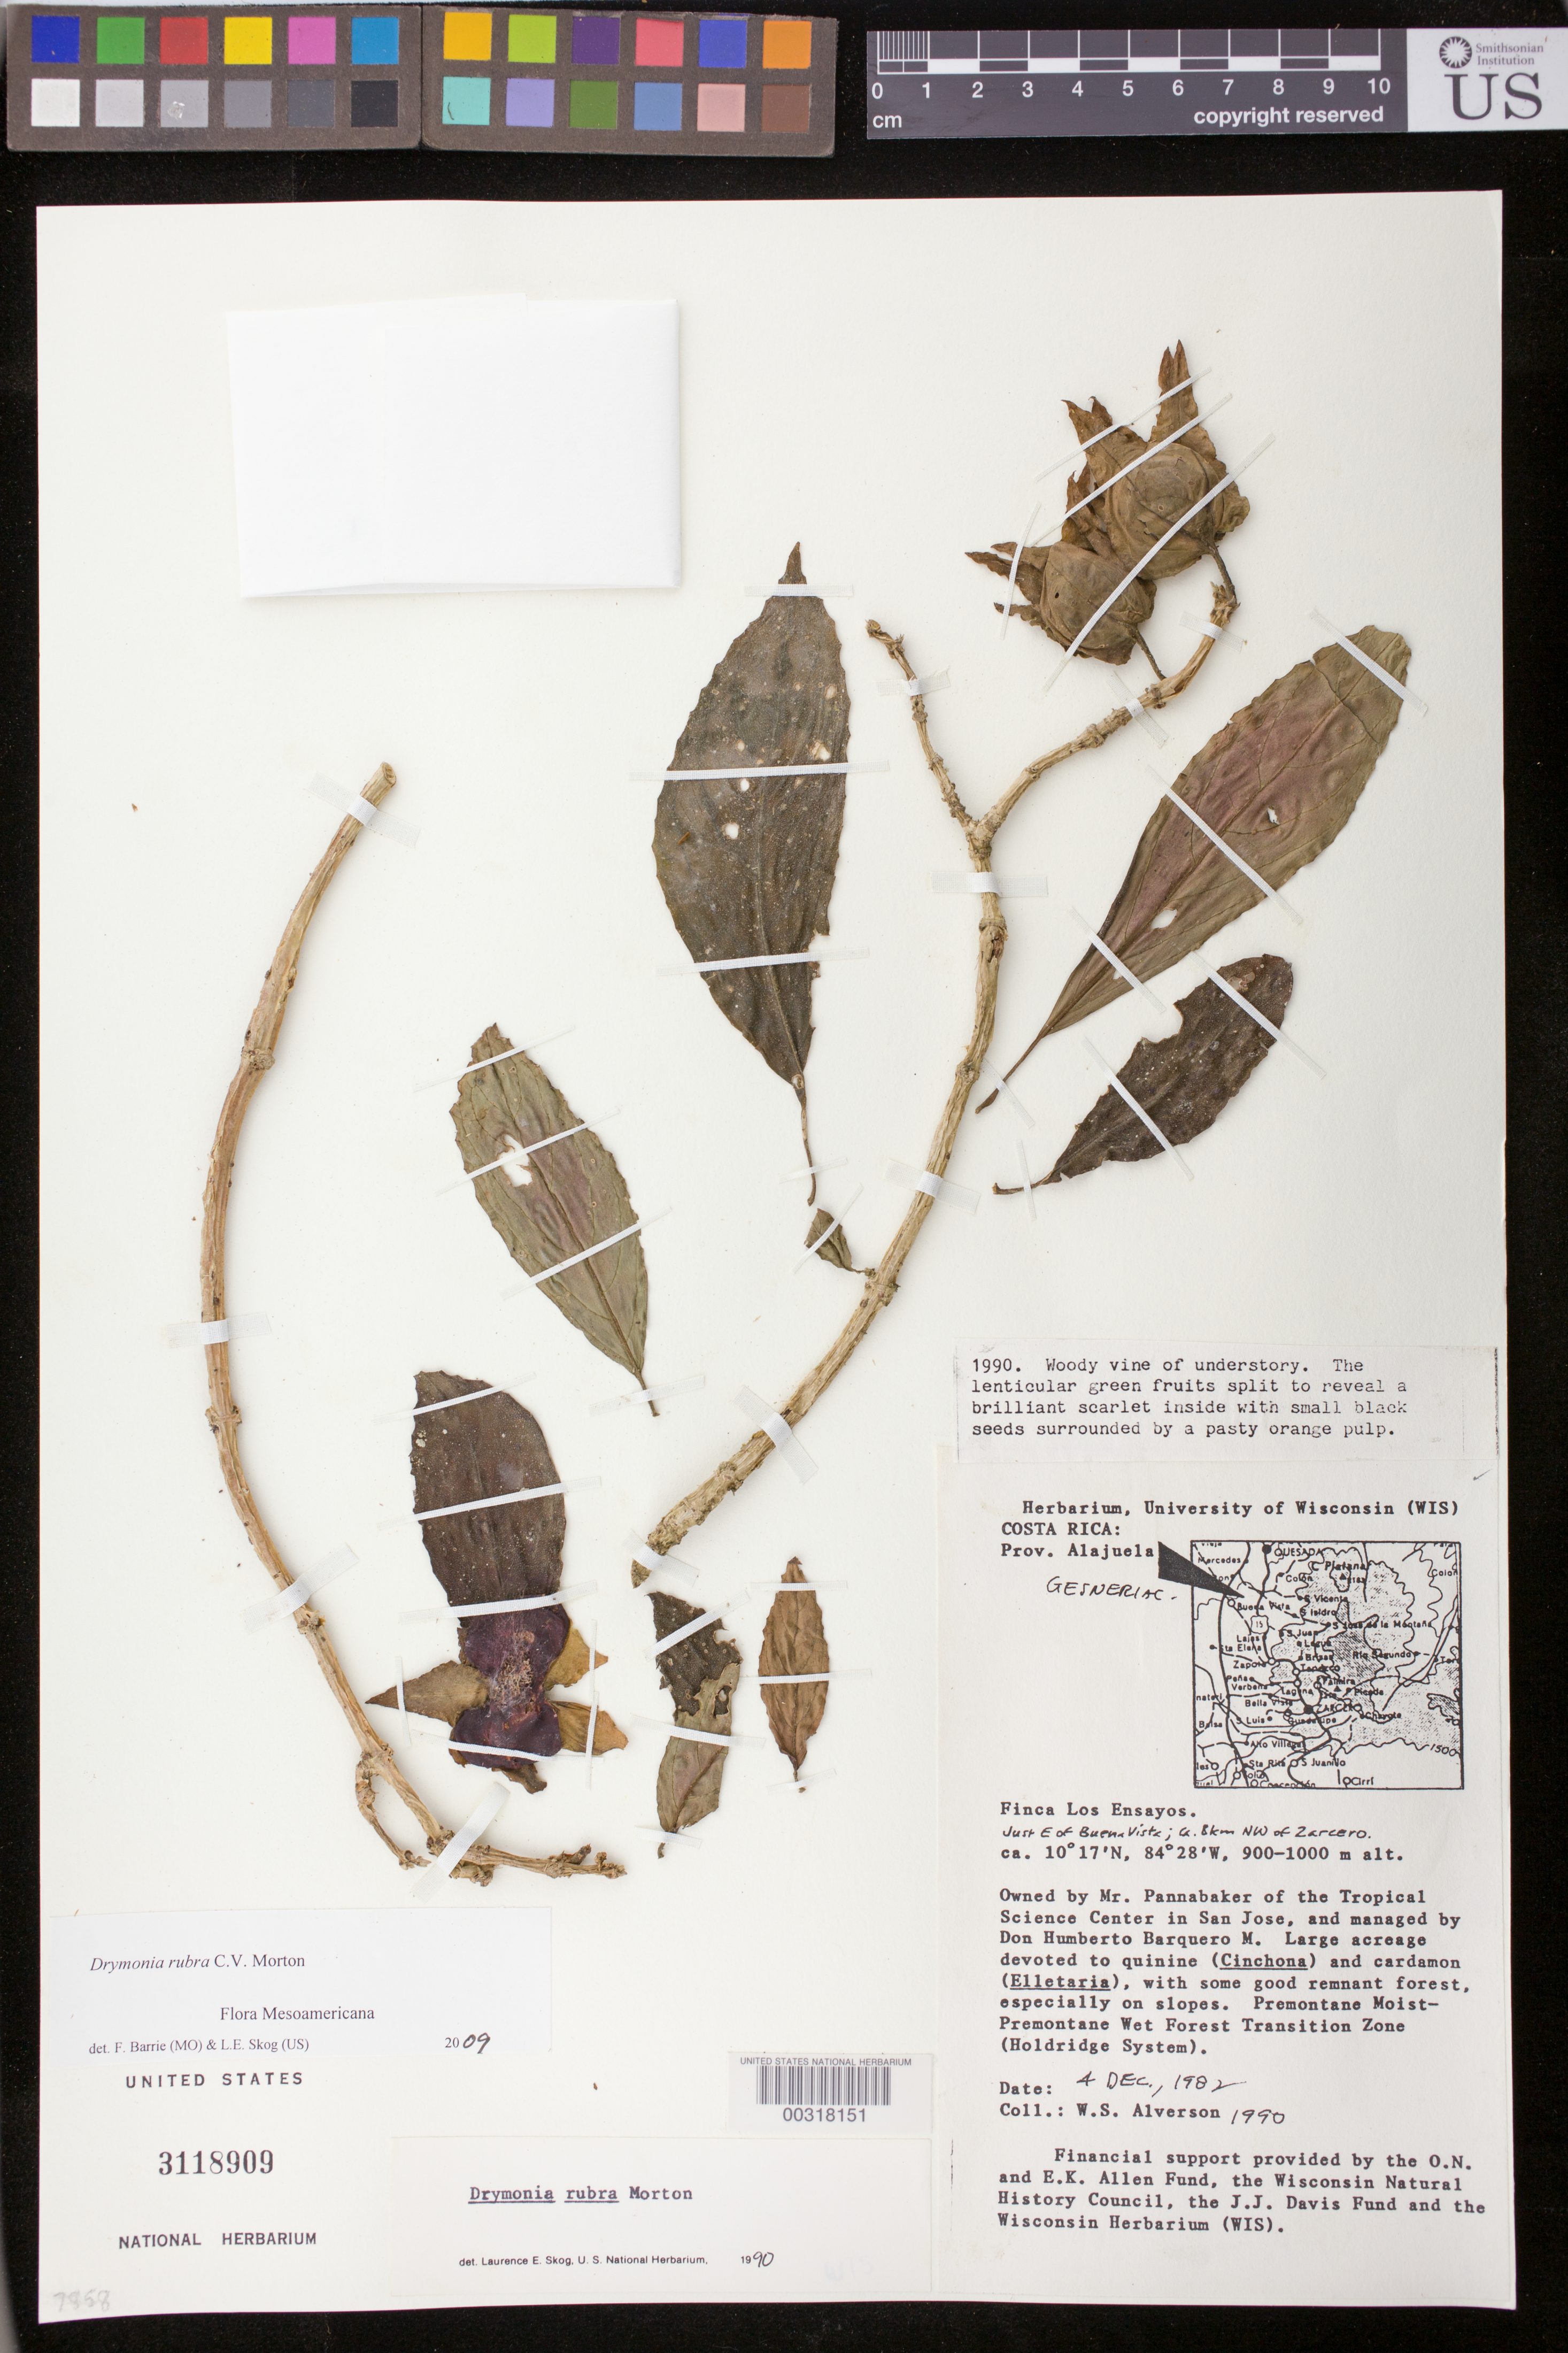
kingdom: Plantae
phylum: Tracheophyta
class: Magnoliopsida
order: Lamiales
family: Gesneriaceae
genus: Drymonia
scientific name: Drymonia rubra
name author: C.V. Morton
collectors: W. S. Alverson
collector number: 1990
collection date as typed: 04 Dec 1982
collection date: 1982-12-04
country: Costa Rica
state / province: Alajuela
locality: Finca los Ensayos, just E of Buena Vista, ca 8 km NW of Zarcero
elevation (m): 900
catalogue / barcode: US 3118909